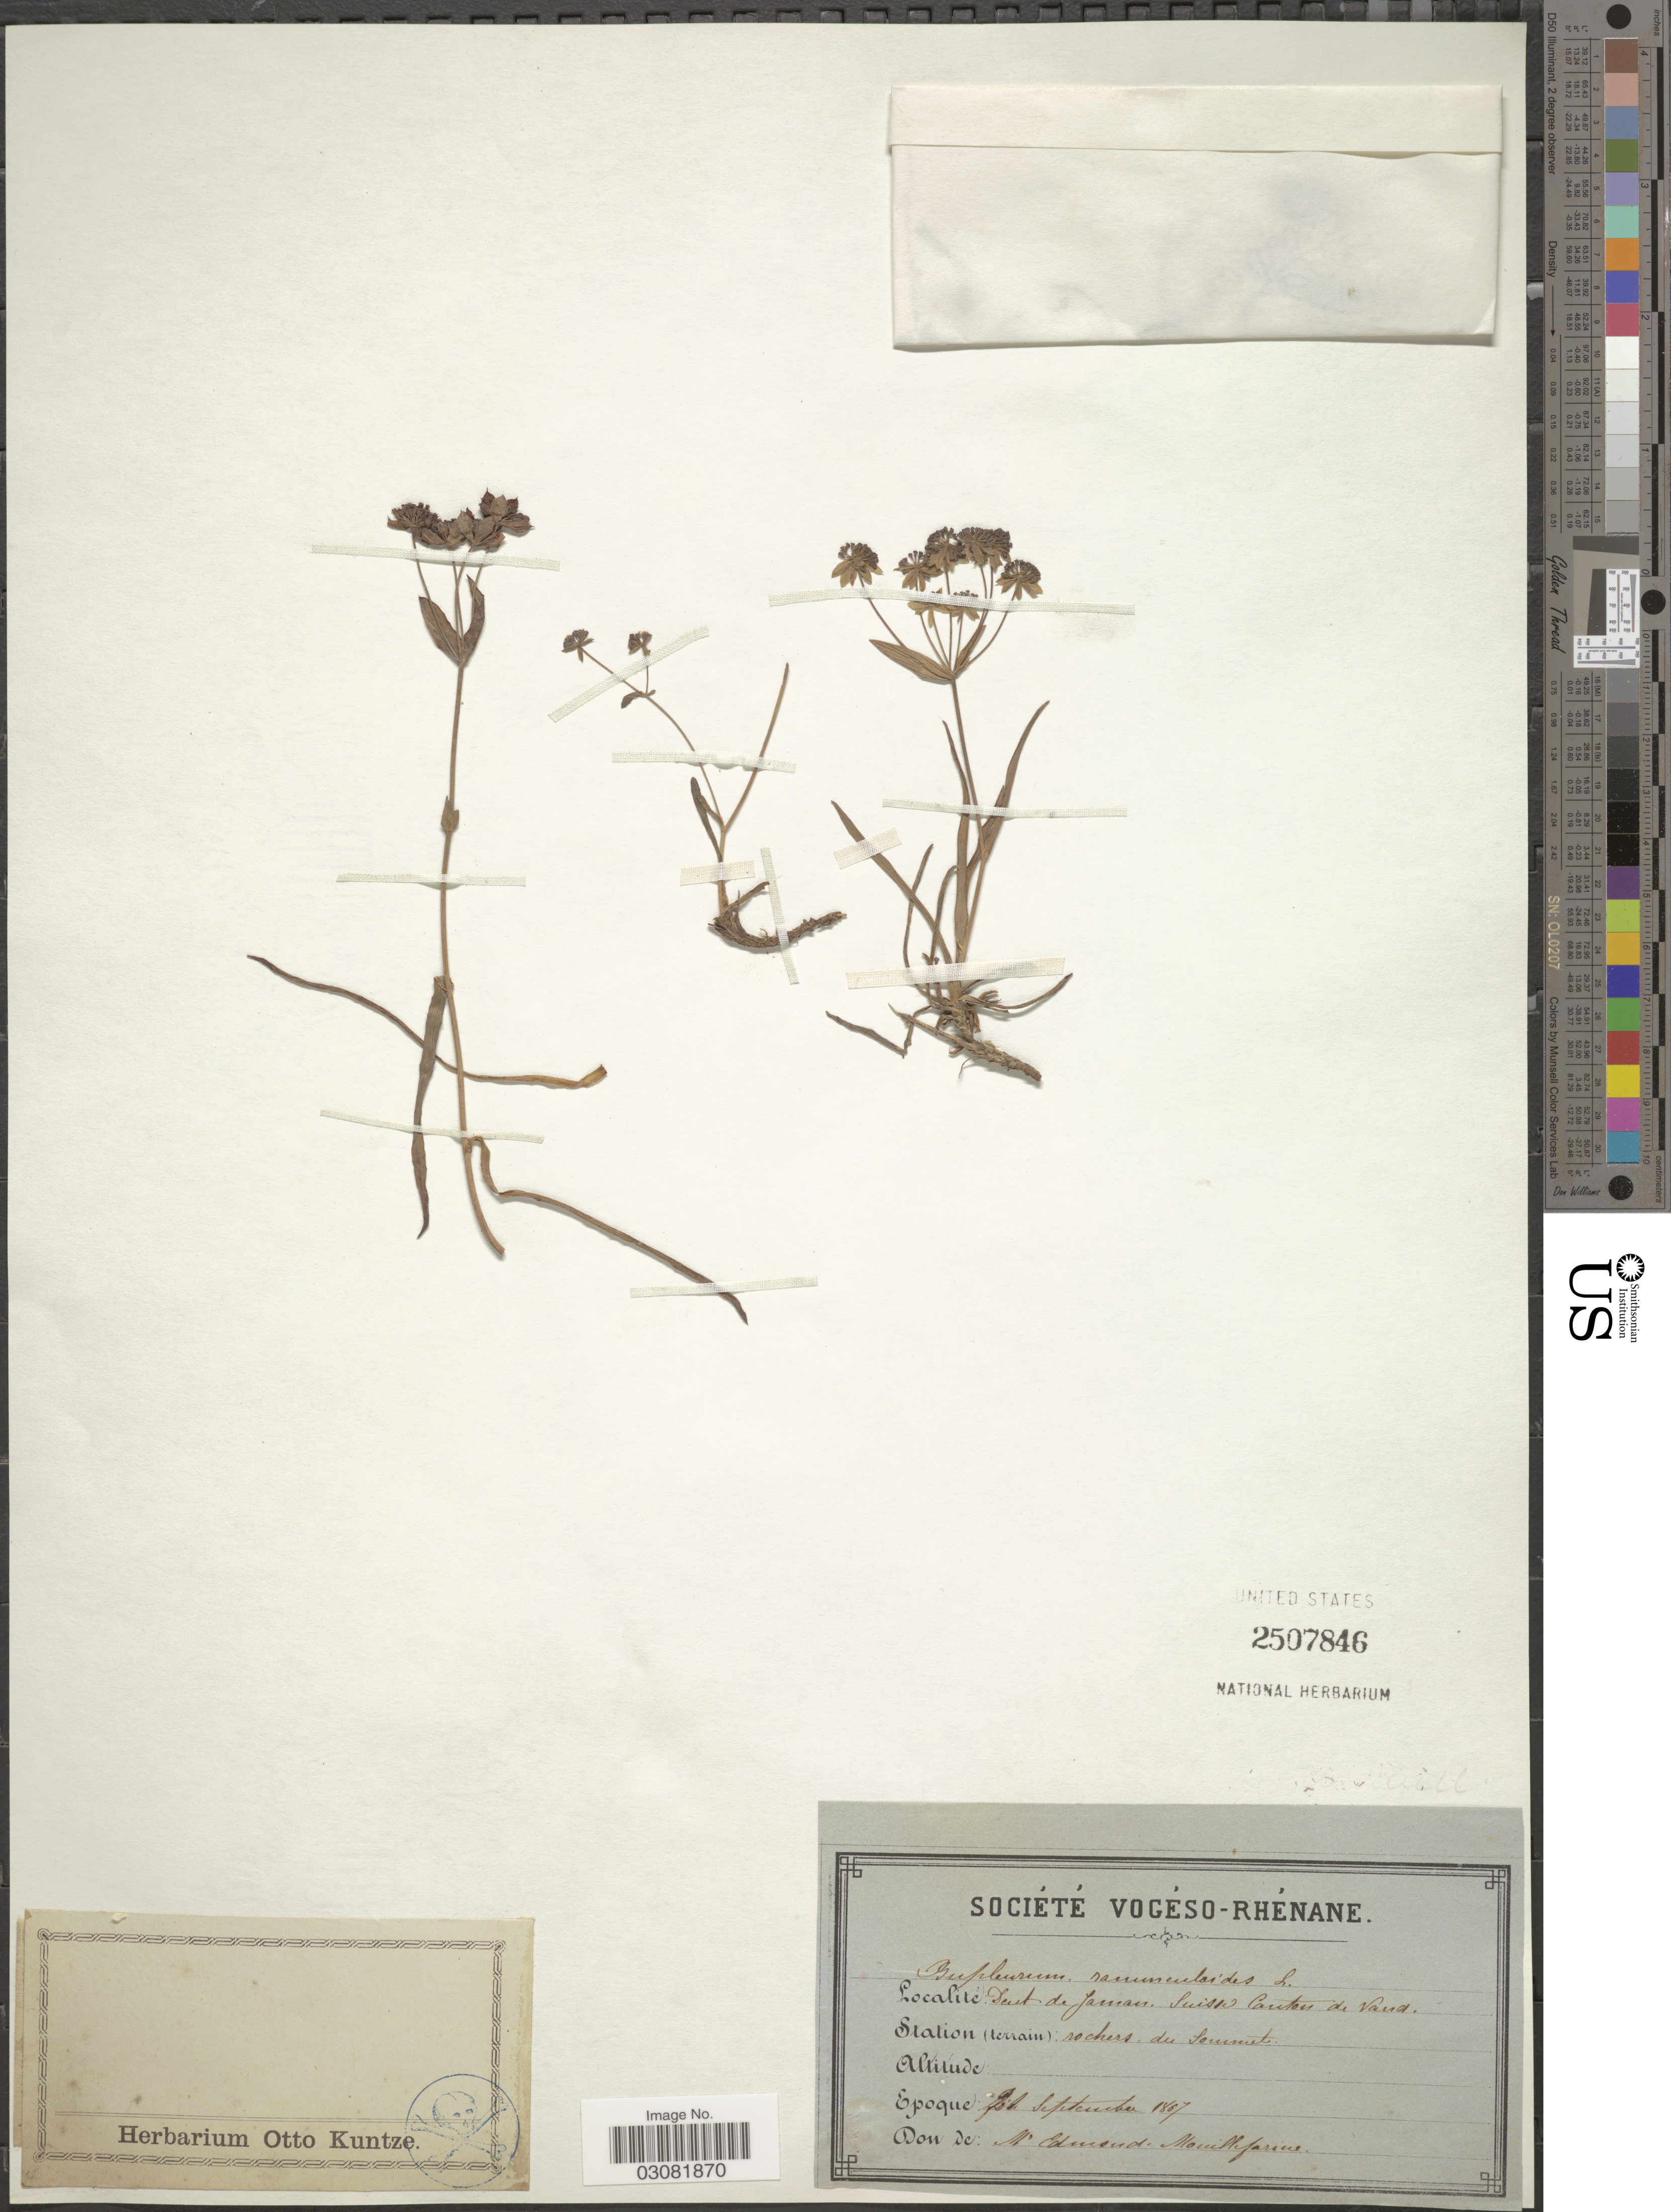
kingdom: Plantae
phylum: Tracheophyta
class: Magnoliopsida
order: Apiales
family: Apiaceae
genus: Bupleurum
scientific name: Bupleurum ranunculoides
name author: L.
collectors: M. Mouillefarine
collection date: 1867-09-21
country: Switzerland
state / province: Vaud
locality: Dent de Jaman. Suisse Canton de Vaud.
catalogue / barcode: US 2507846